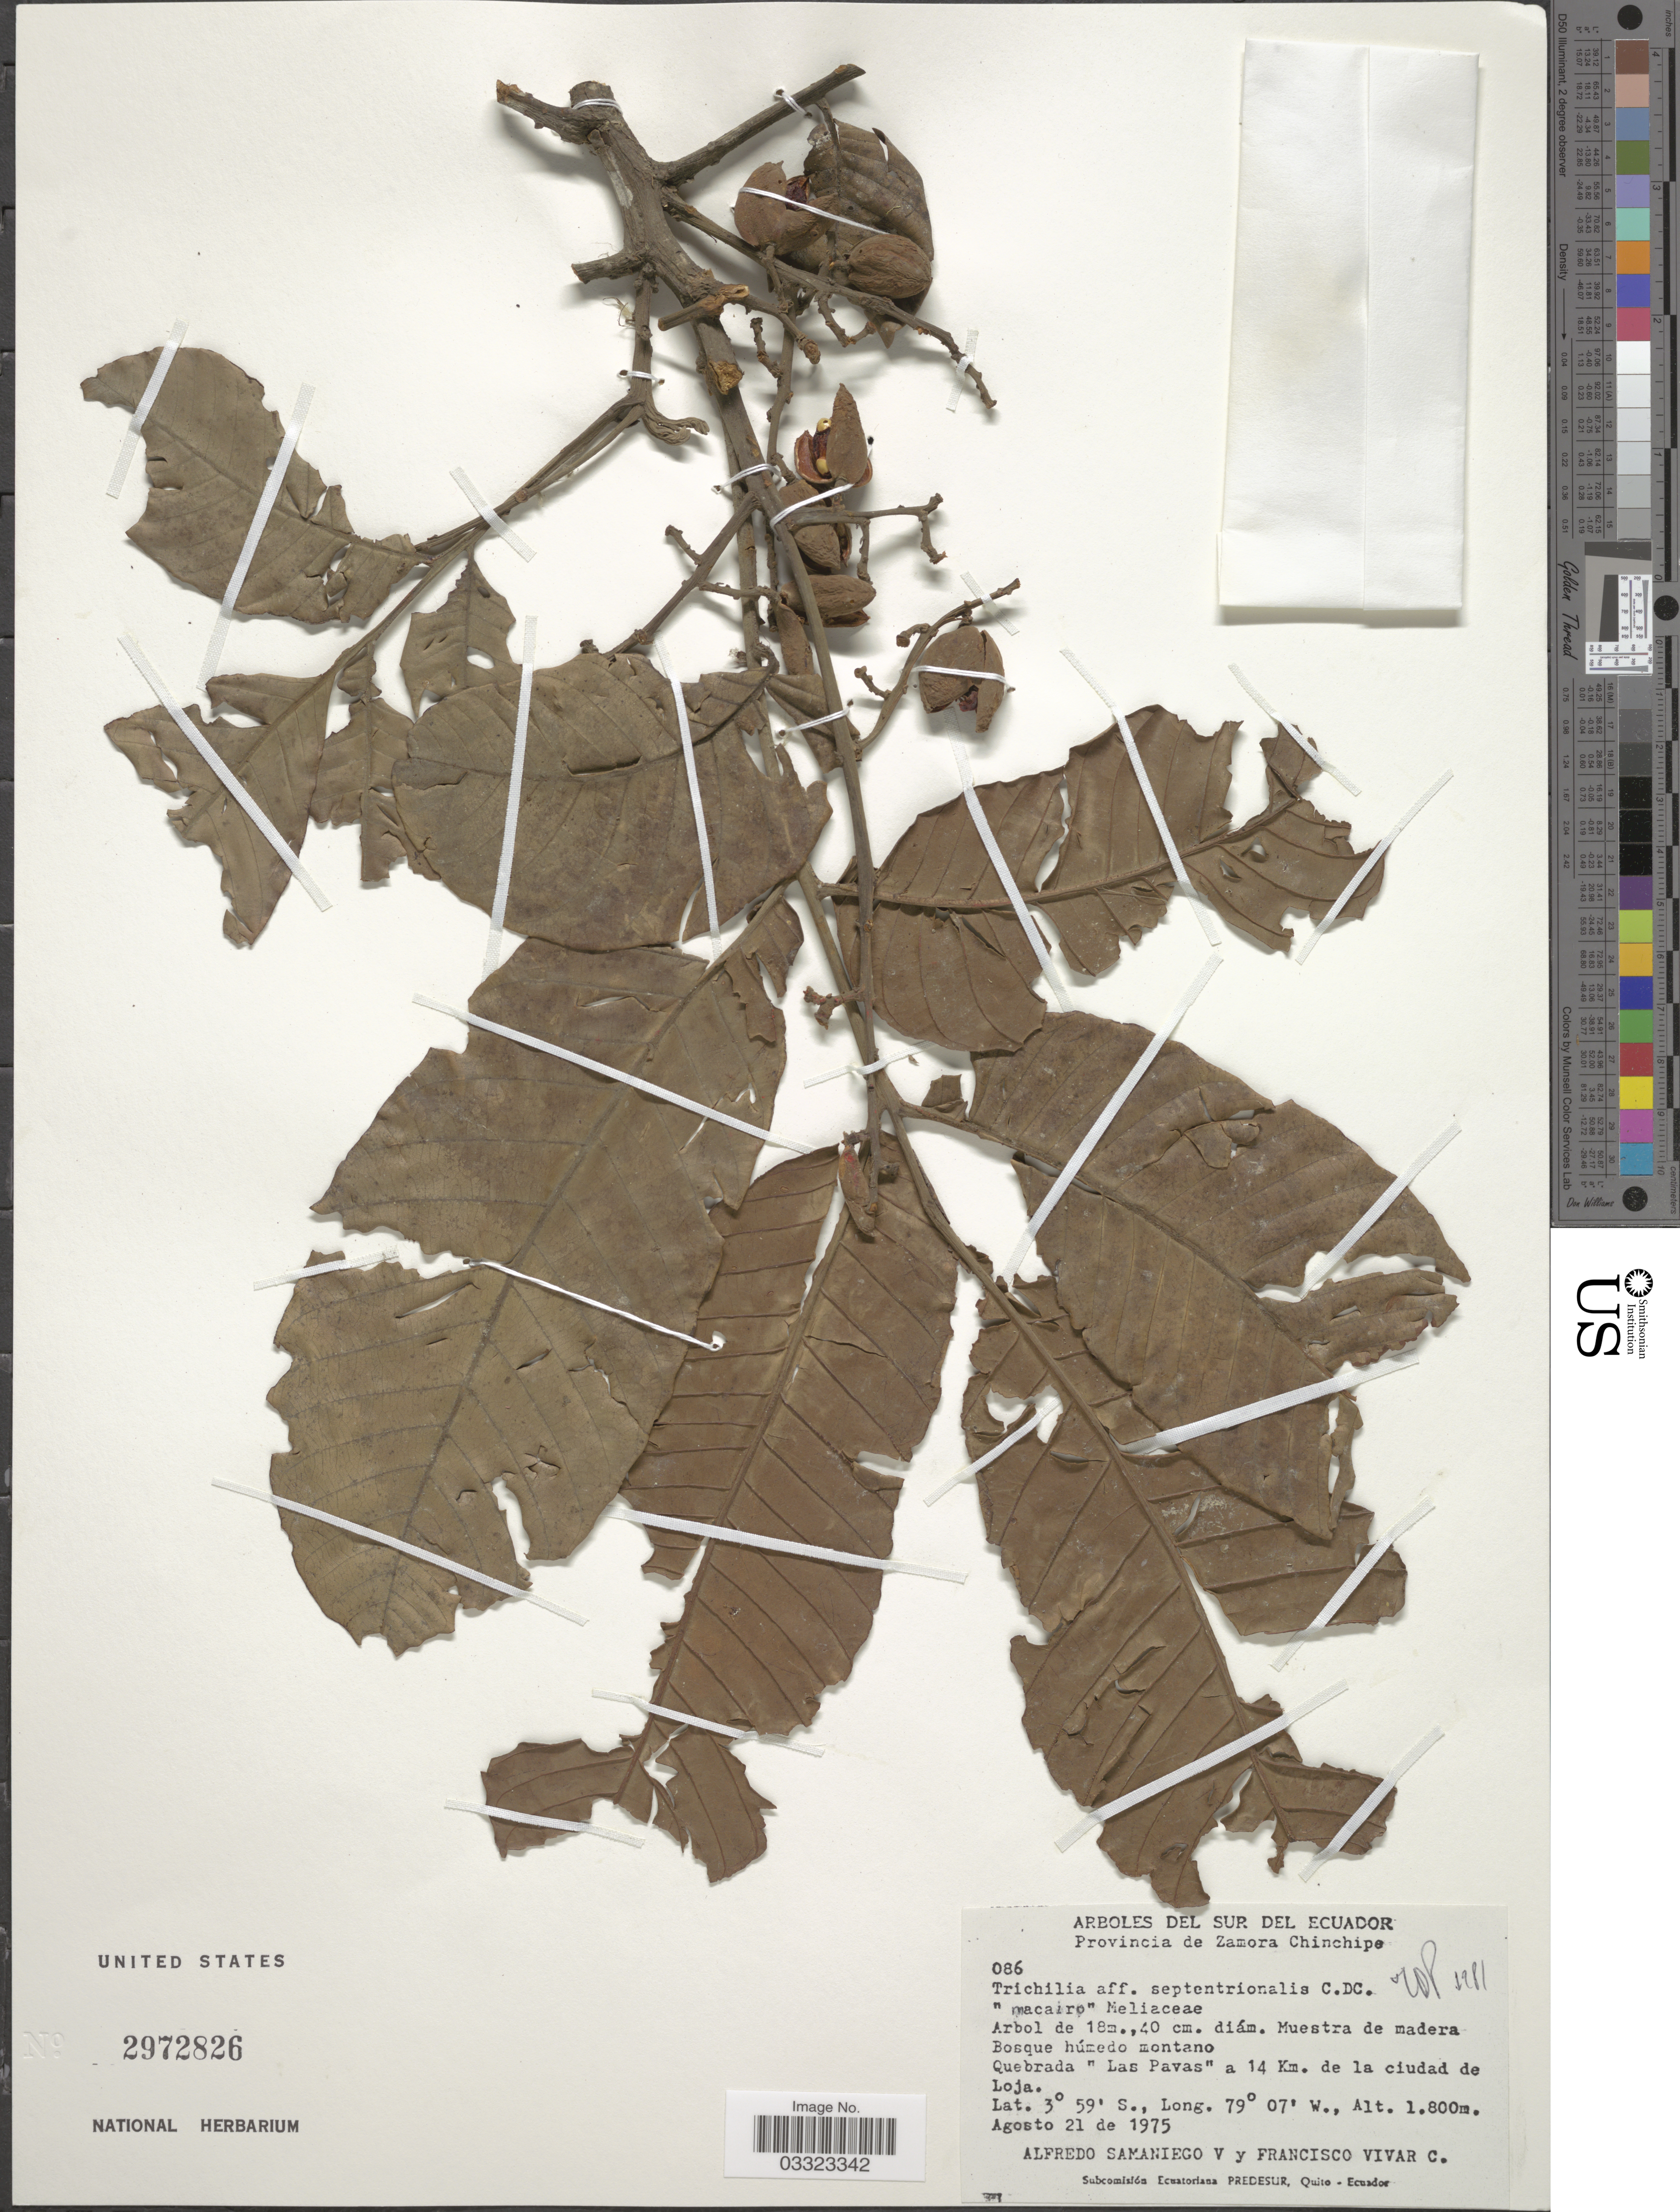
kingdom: Plantae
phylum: Tracheophyta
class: Magnoliopsida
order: Sapindales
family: Meliaceae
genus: Trichilia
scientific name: Trichilia septentrionalis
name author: C. DC.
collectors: A. V. Samaniego & F. A. Vivar C.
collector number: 086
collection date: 1975-08-21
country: Ecuador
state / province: Zamora-Chinchipe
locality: Quebrada "Las Pavas" a 14 Km. de la ciudad de Loja.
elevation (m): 1800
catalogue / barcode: US 2972826